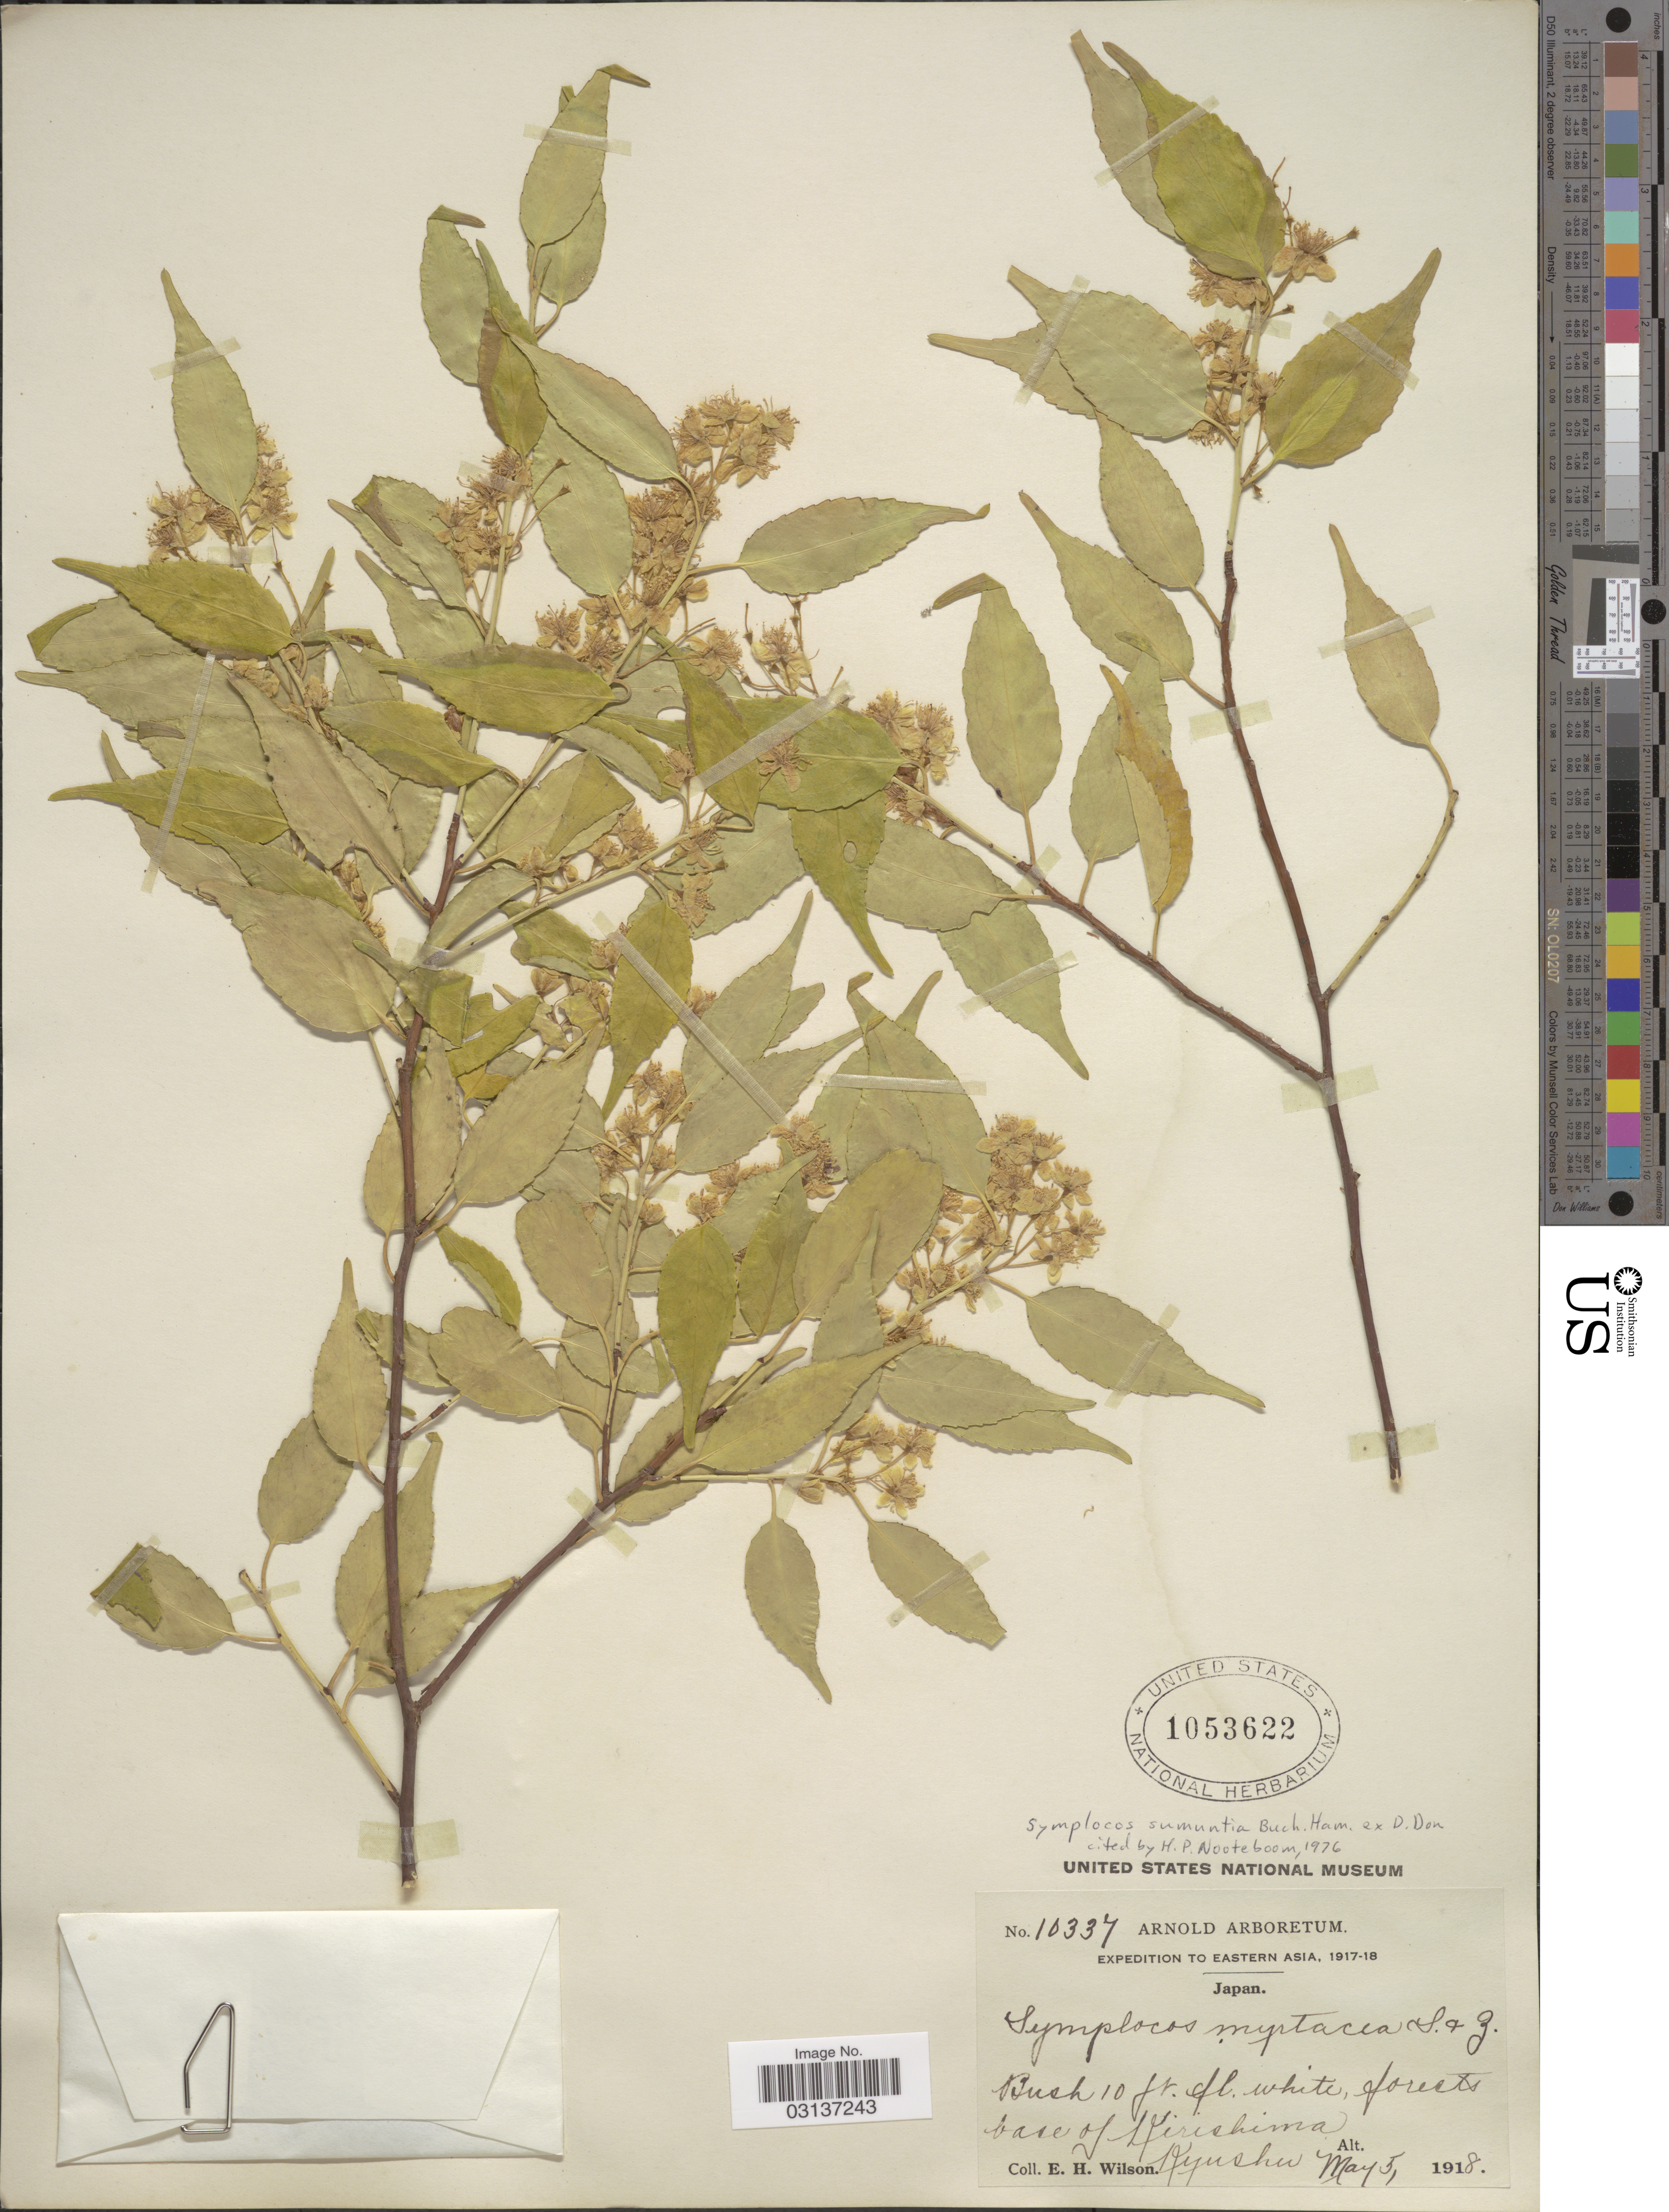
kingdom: Plantae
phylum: Tracheophyta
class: Magnoliopsida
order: Ericales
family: Symplocaceae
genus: Symplocos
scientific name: Symplocos sumuntia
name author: Buch.-Ham. ex D. Don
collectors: E. Wilson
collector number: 10337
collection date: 1918-05-05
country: Japan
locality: Eastern Asia. Forests base of Kirishima. Kyushu.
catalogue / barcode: US 1053622